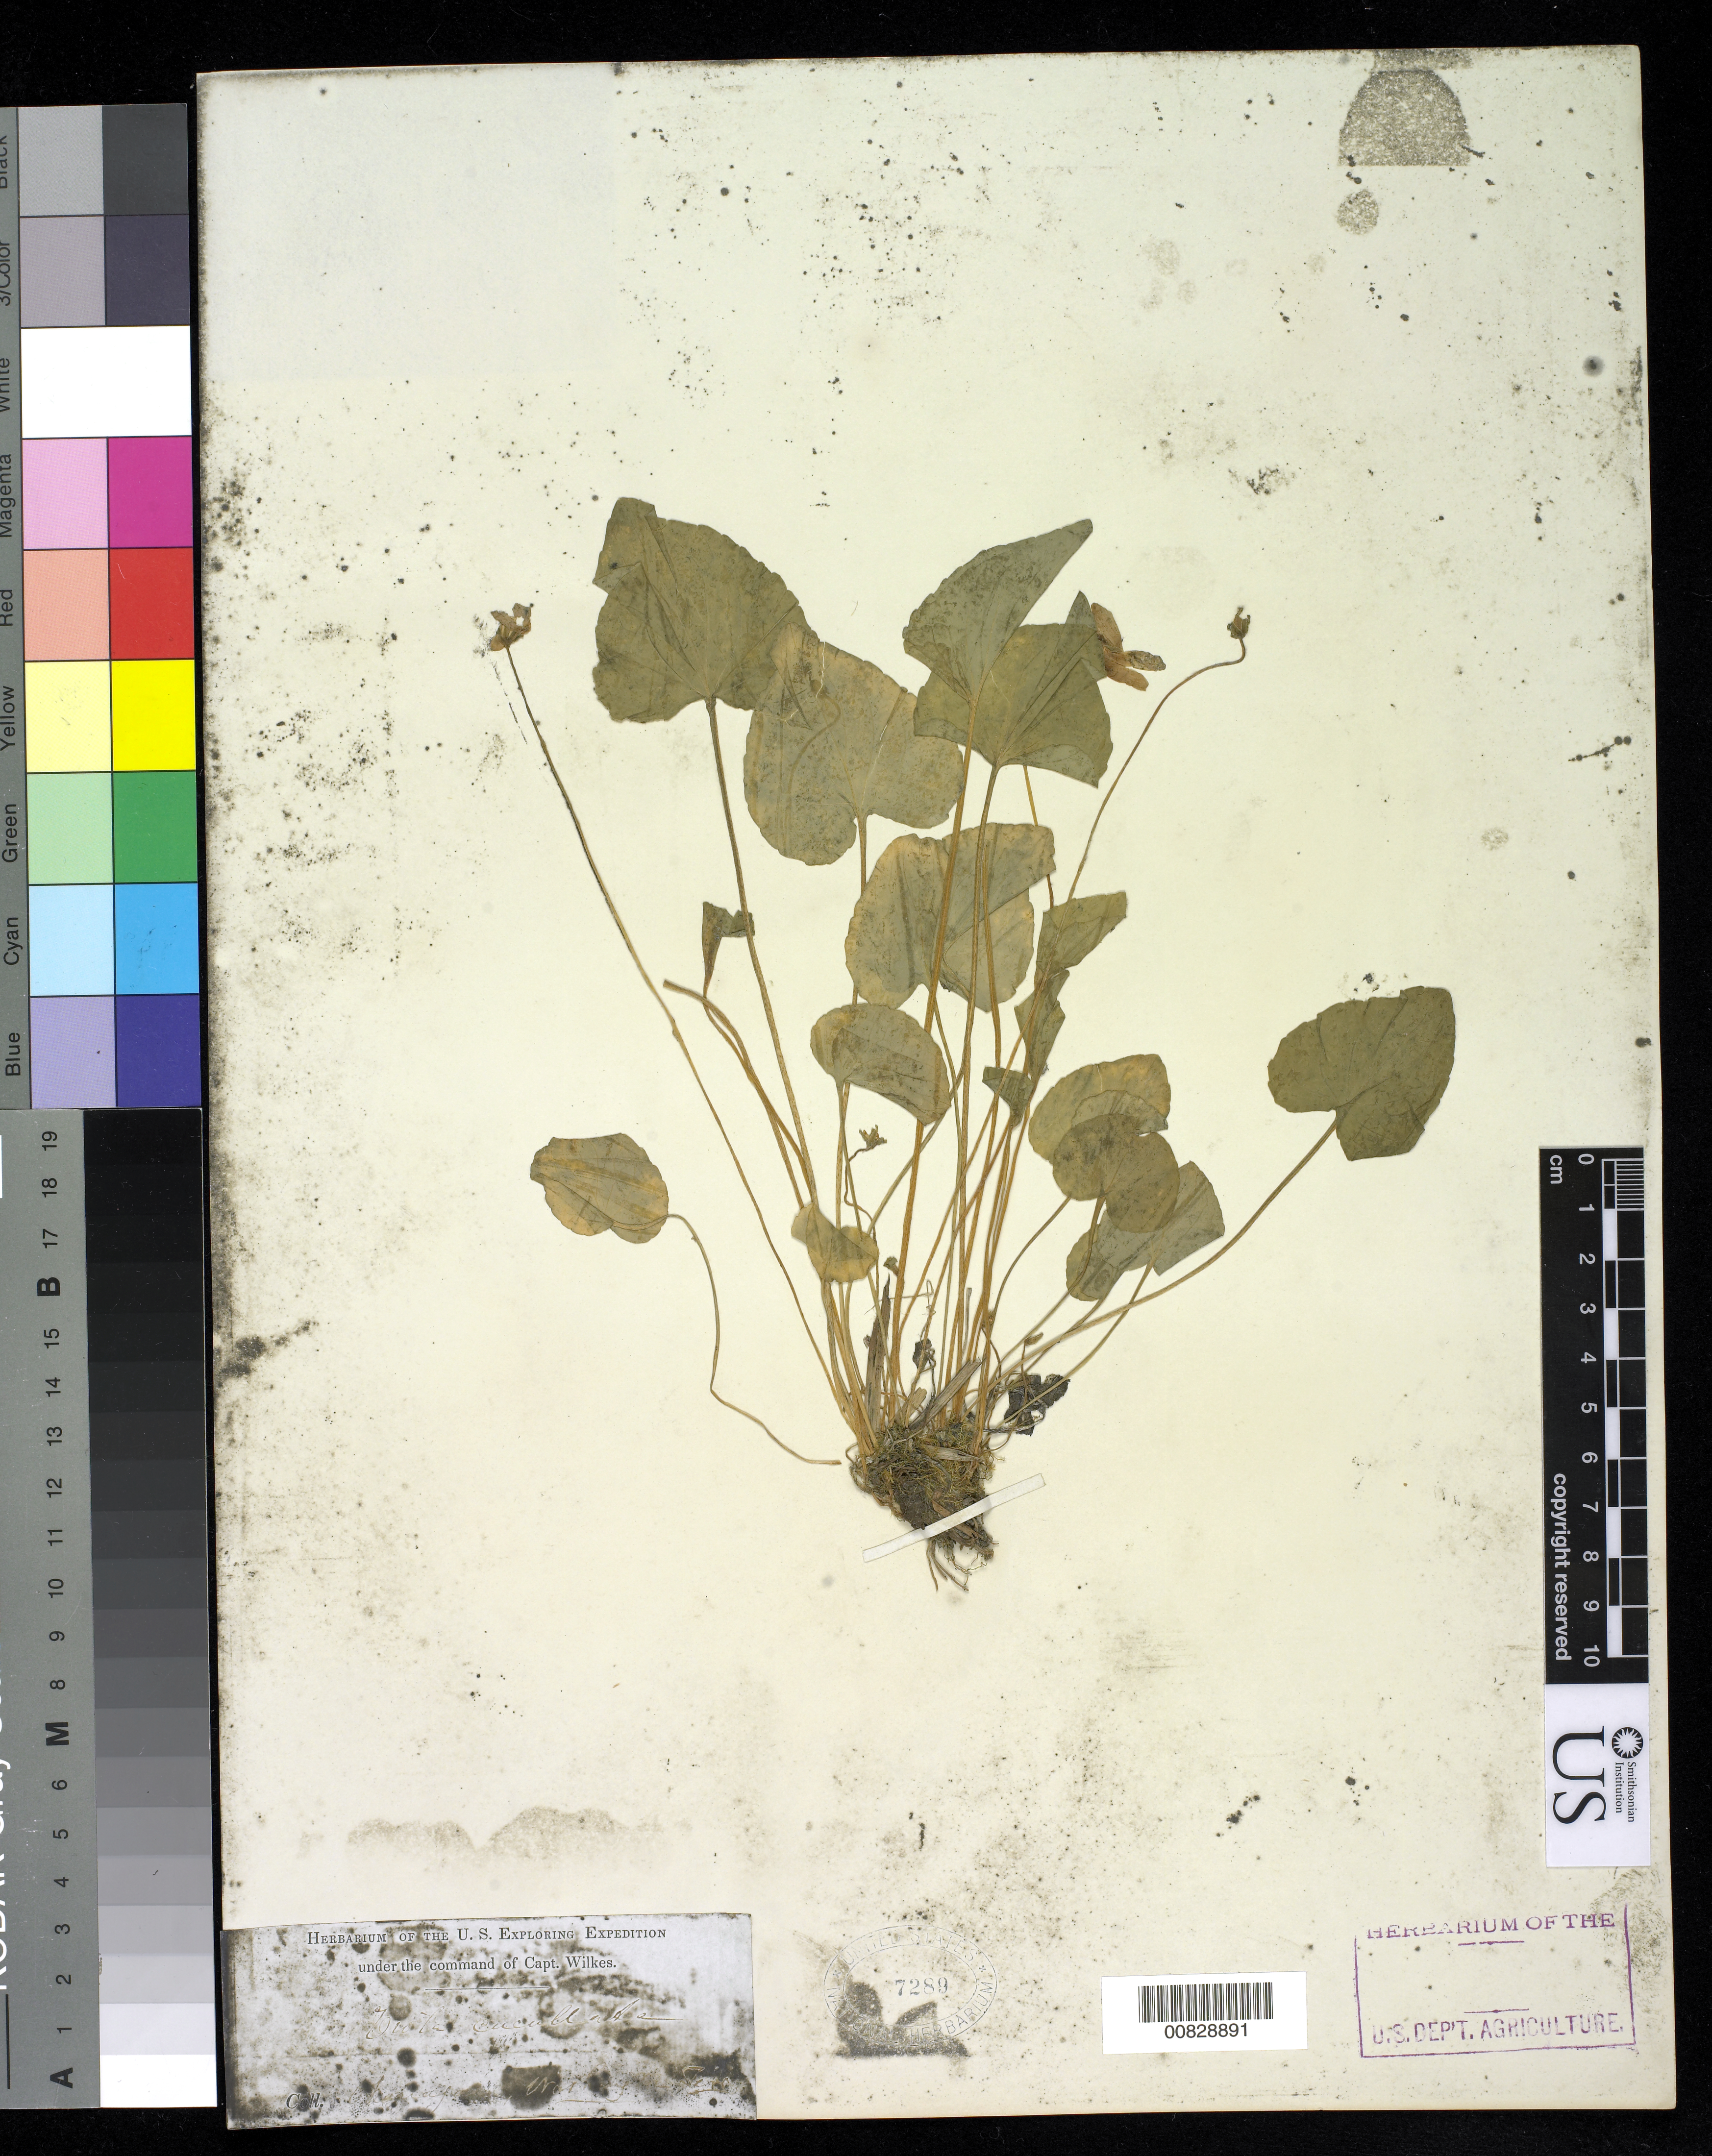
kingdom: Plantae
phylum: Tracheophyta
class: Magnoliopsida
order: Malpighiales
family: Violaceae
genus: Viola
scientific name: Viola cognata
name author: Greene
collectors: Wilkes Explor. Exped.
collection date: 1838/1842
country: United States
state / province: Washington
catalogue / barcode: US 7289